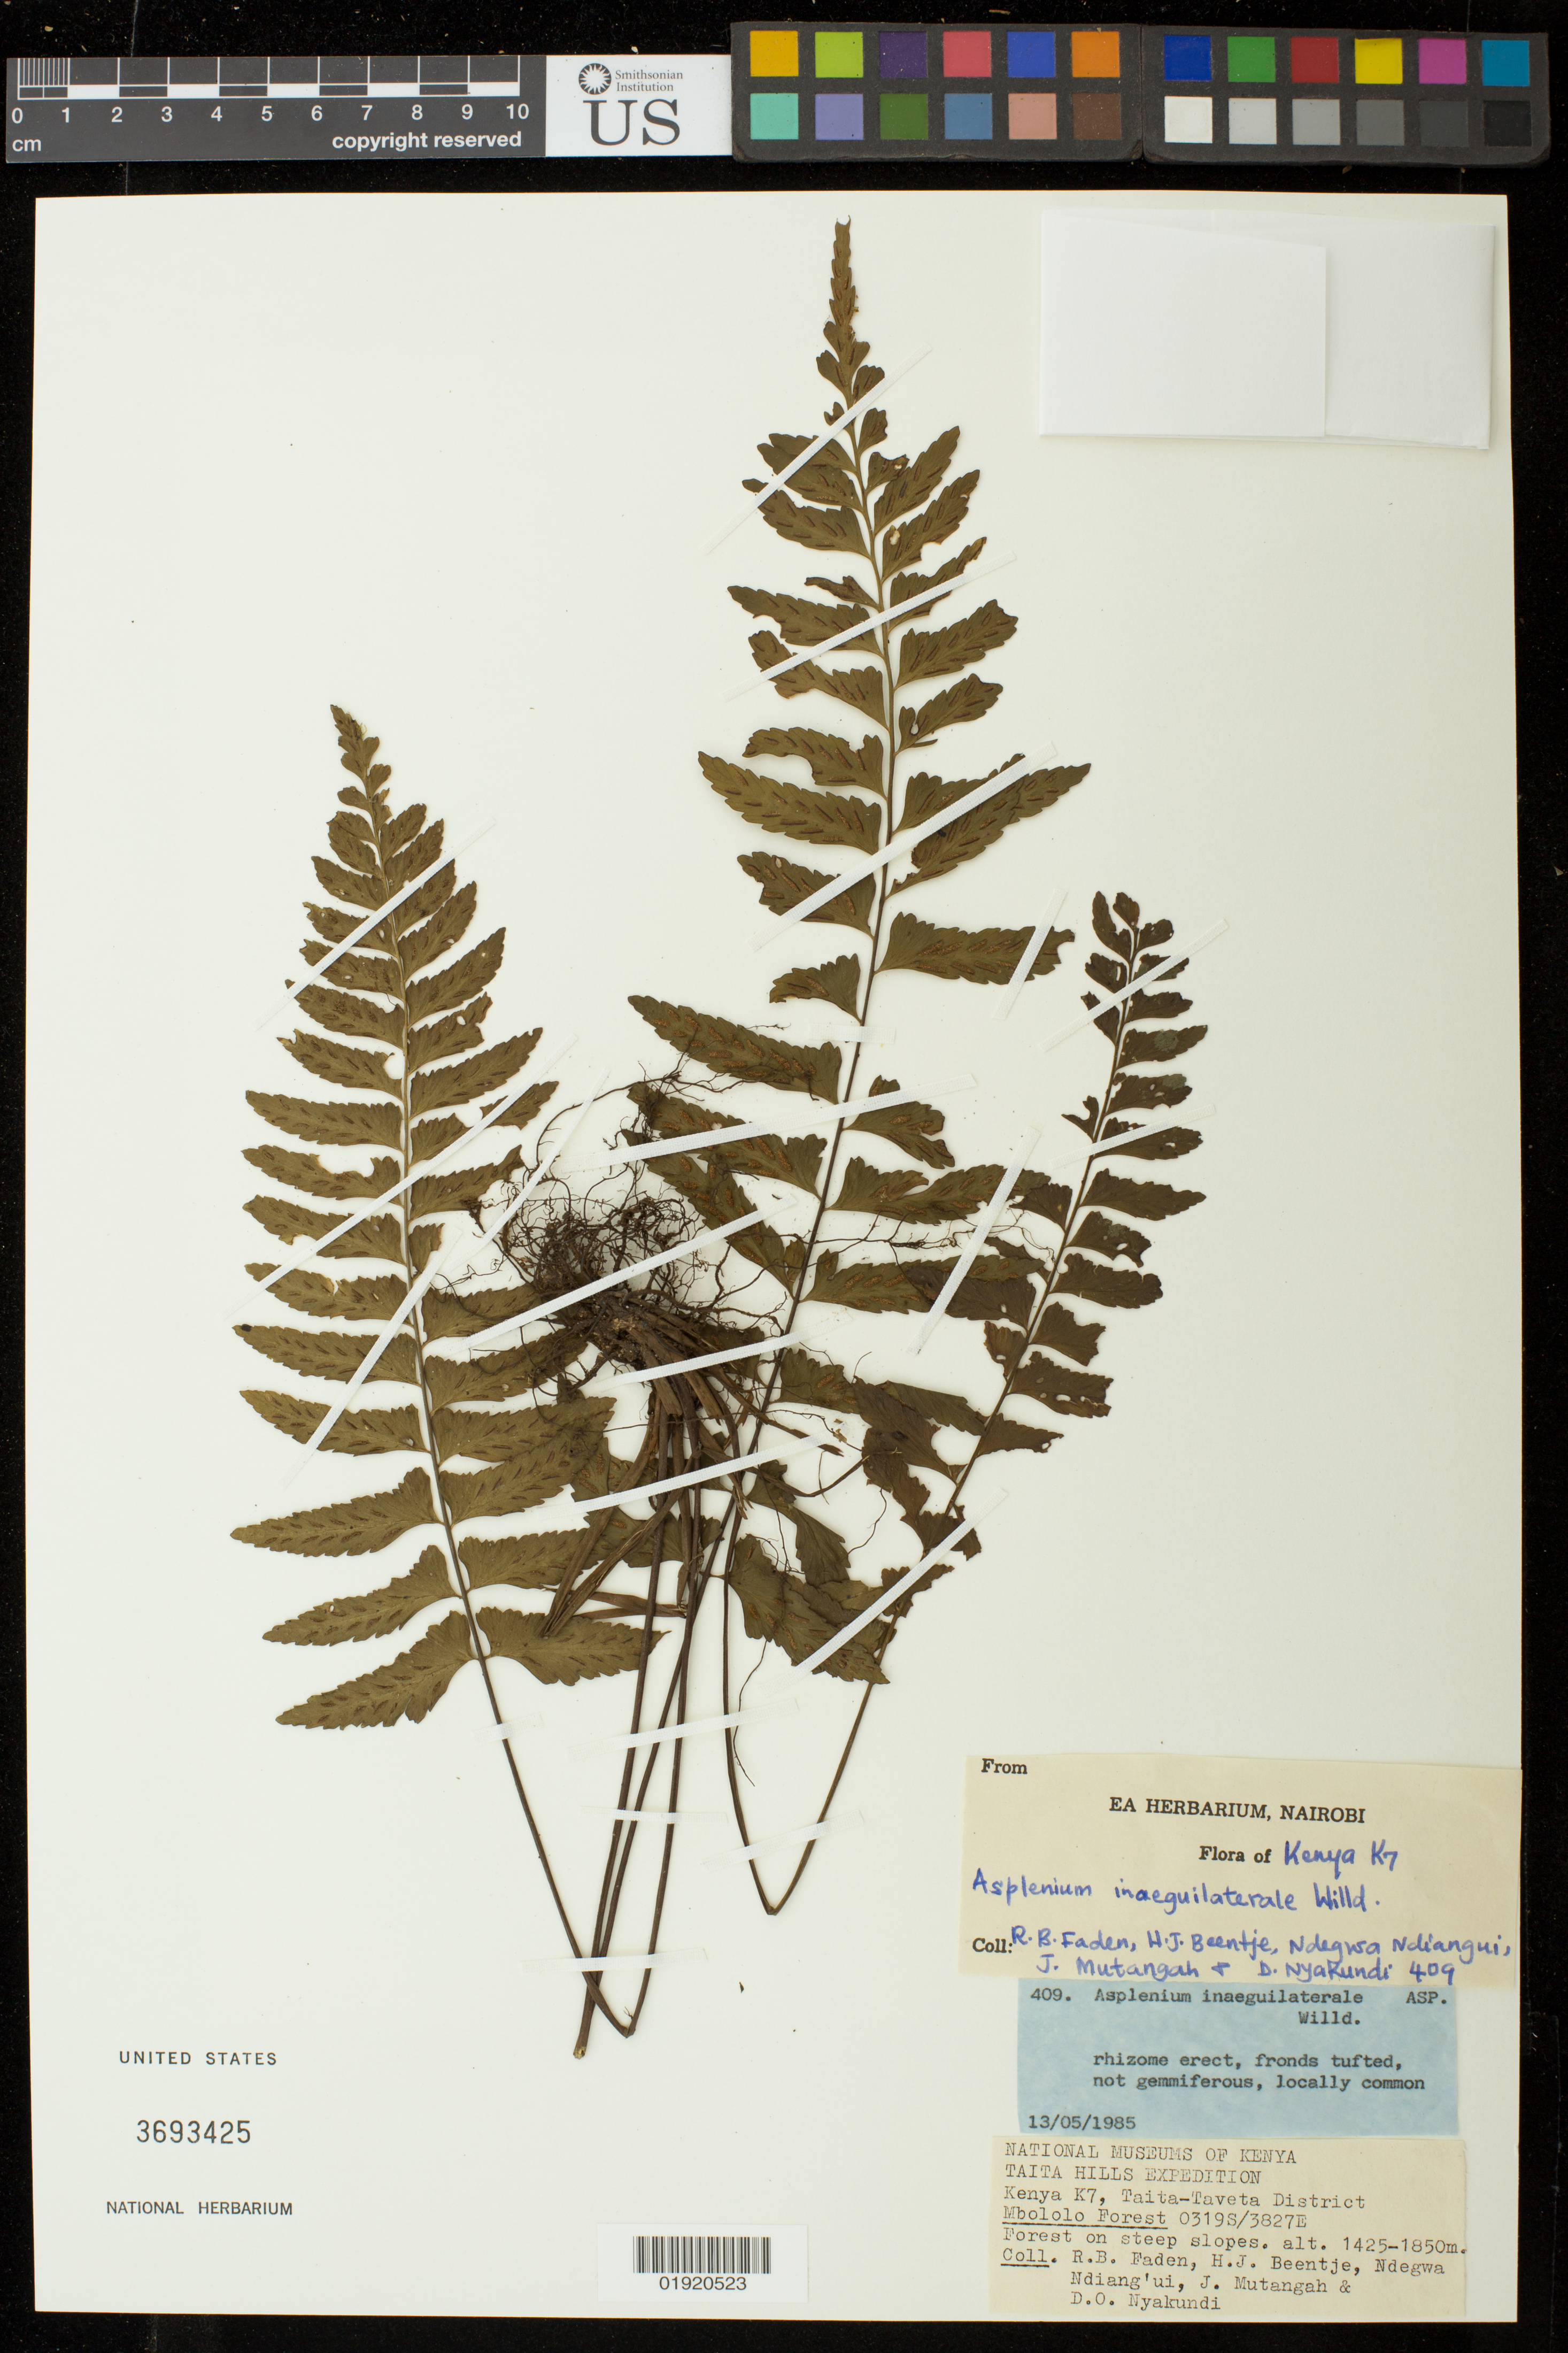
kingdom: Plantae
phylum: Tracheophyta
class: Polypodiopsida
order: Polypodiales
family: Aspleniaceae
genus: Asplenium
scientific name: Asplenium inaequilaterale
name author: Willd.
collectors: R. B. Faden, H. J. Beentje, Ndegwa Ndiang'ui, J. Mutangah & D. Nyakundi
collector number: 409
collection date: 1985-05-13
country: Kenya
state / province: Taita Taveta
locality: Kenya K7, Taita-Taveta District, Taita Hills, Mbololo Forest.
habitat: Forest on steep slopes.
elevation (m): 1425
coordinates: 0319S, 3827E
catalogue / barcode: US 3693425